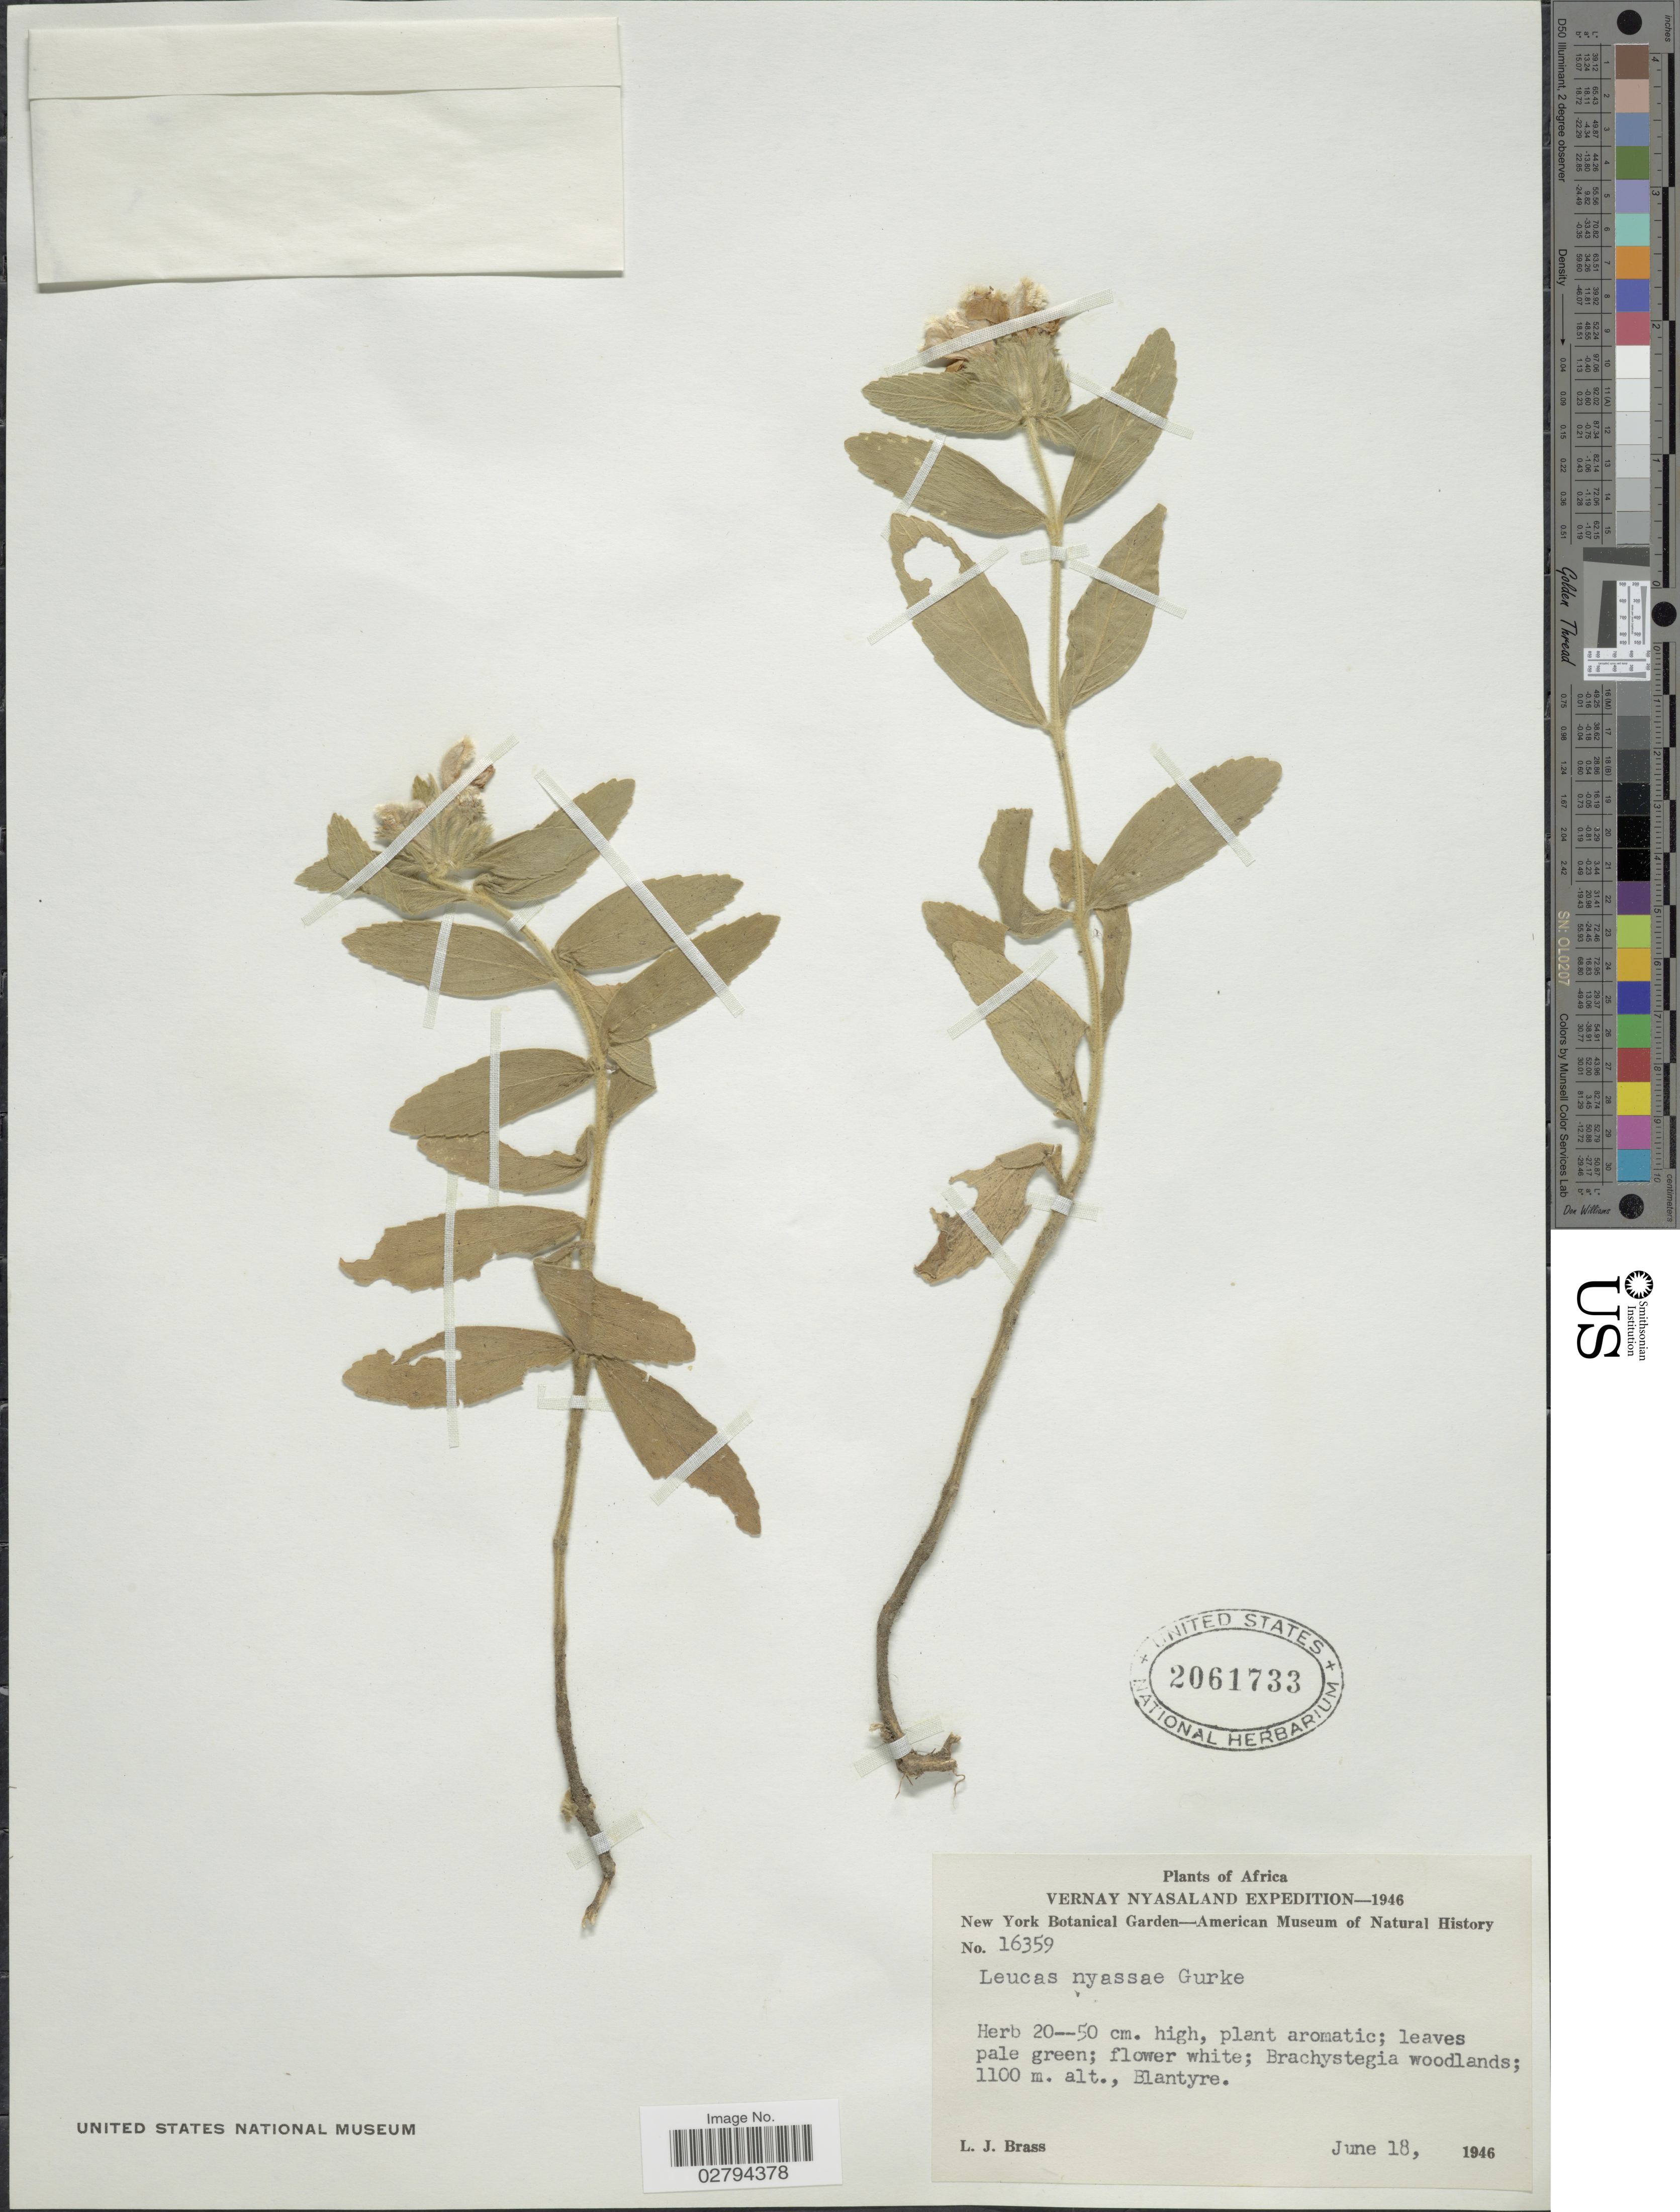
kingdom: Plantae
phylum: Tracheophyta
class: Magnoliopsida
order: Lamiales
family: Lamiaceae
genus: Leucas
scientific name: Leucas nyassae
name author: Gürke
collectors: L. J. Brass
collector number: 16359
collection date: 1946-06-18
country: Malawi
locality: Nyasaland.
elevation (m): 1100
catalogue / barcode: US 2061733